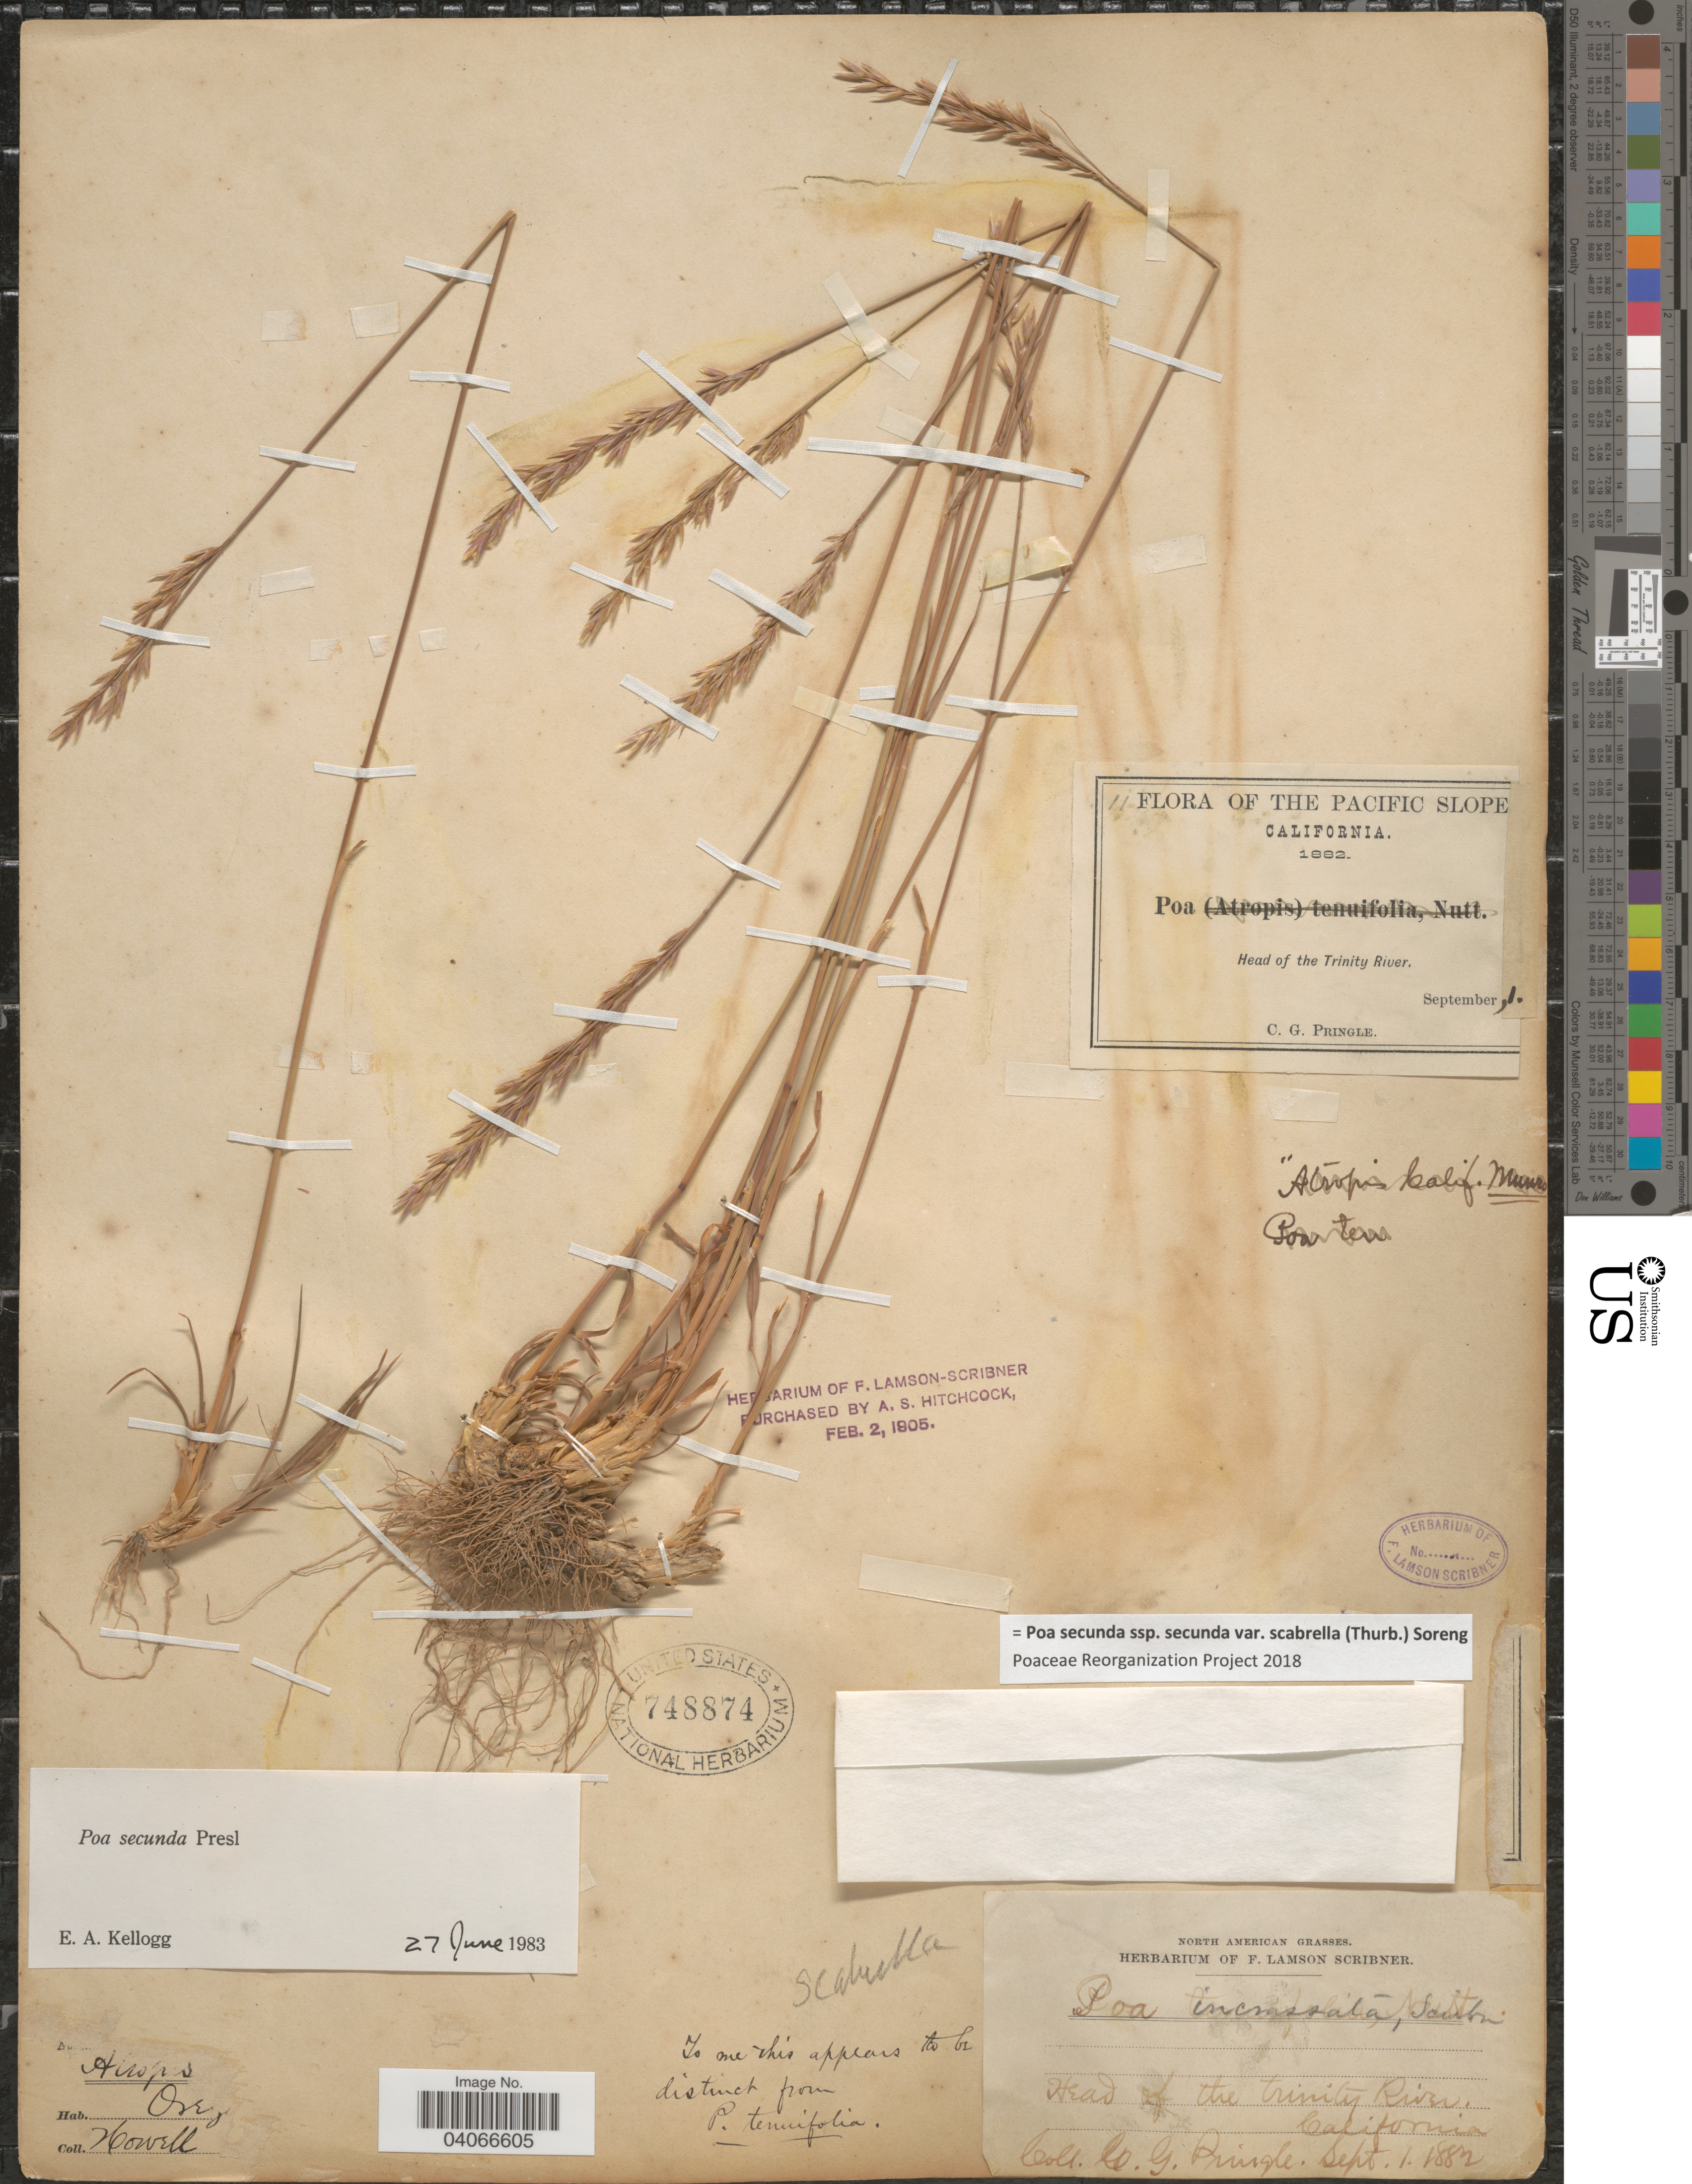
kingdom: Plantae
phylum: Tracheophyta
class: Liliopsida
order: Poales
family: Poaceae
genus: Poa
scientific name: Poa secunda subsp. secunda var. scabrella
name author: (Thurb.) Soreng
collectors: C. G. Pringle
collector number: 11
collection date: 1882-09-01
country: United States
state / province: California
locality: The Pacific Slope. Head of the Trinity River.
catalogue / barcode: US 748874